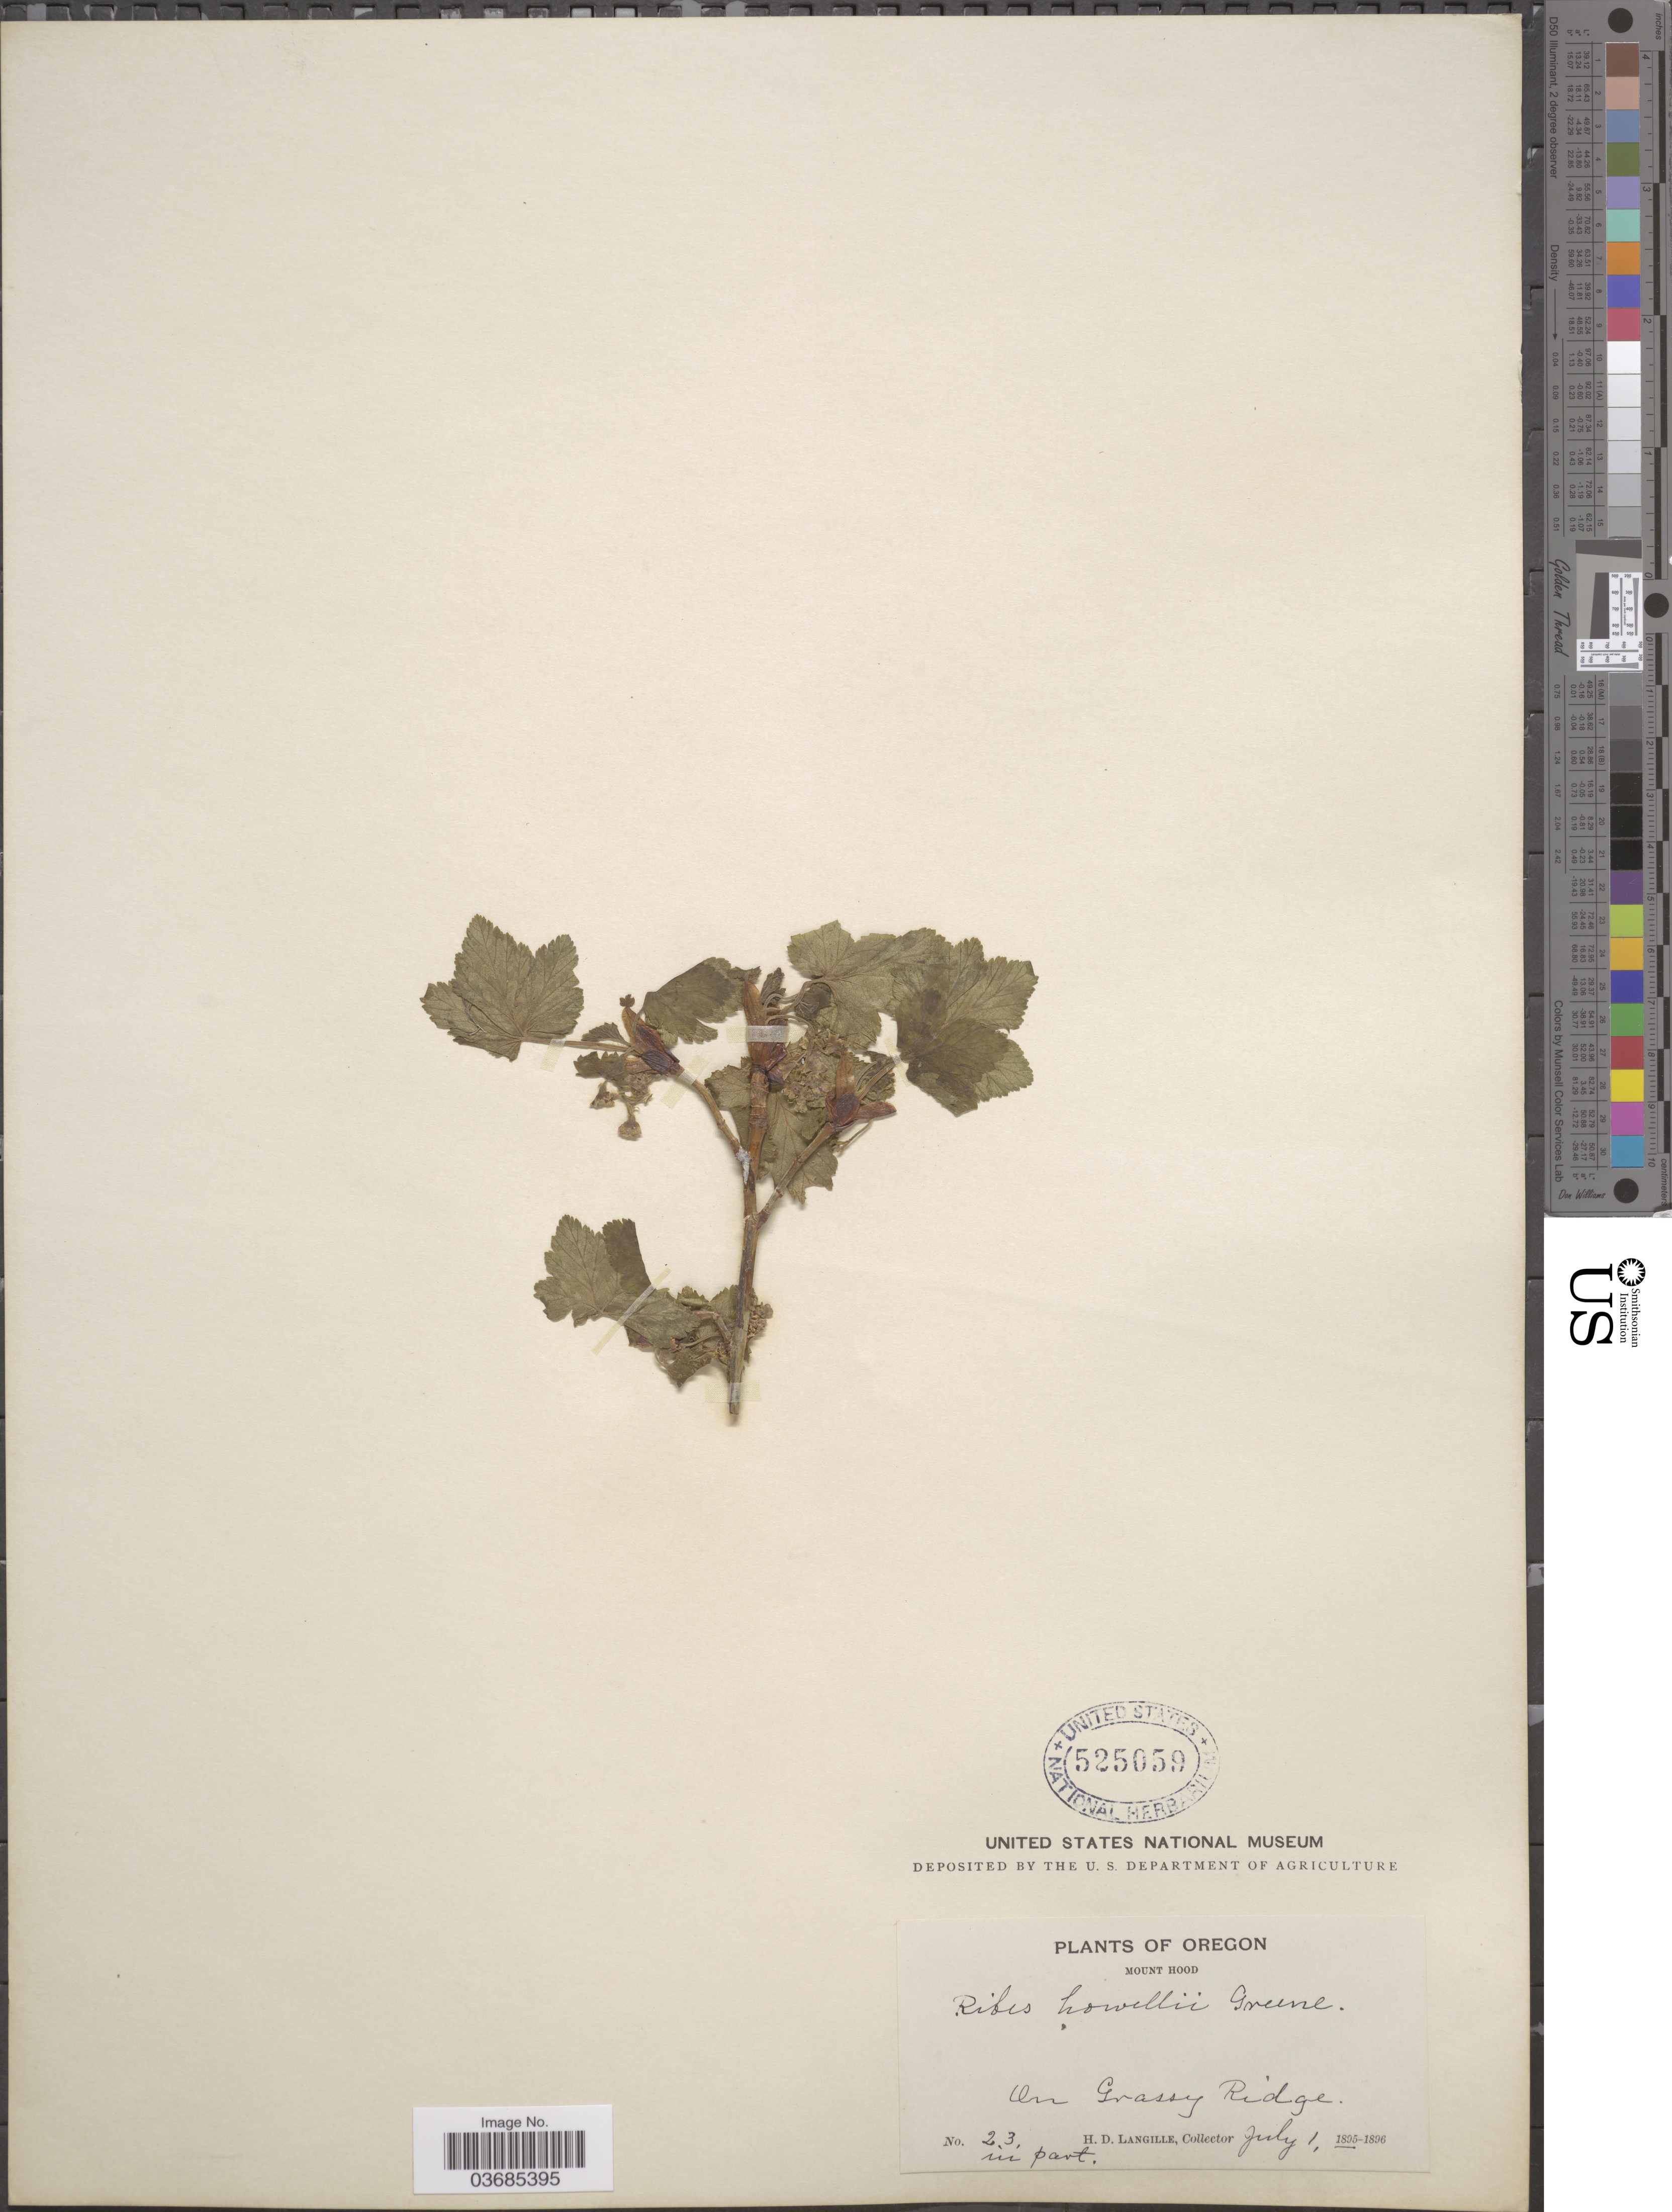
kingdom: Plantae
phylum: Tracheophyta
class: Magnoliopsida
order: Saxifragales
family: Grossulariaceae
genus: Ribes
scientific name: Ribes acerifolium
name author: Howell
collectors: H. Langille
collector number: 23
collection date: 1895-07-01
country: United States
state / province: Oregon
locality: Mount Hood. On Grassy Ridge.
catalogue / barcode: US 525059